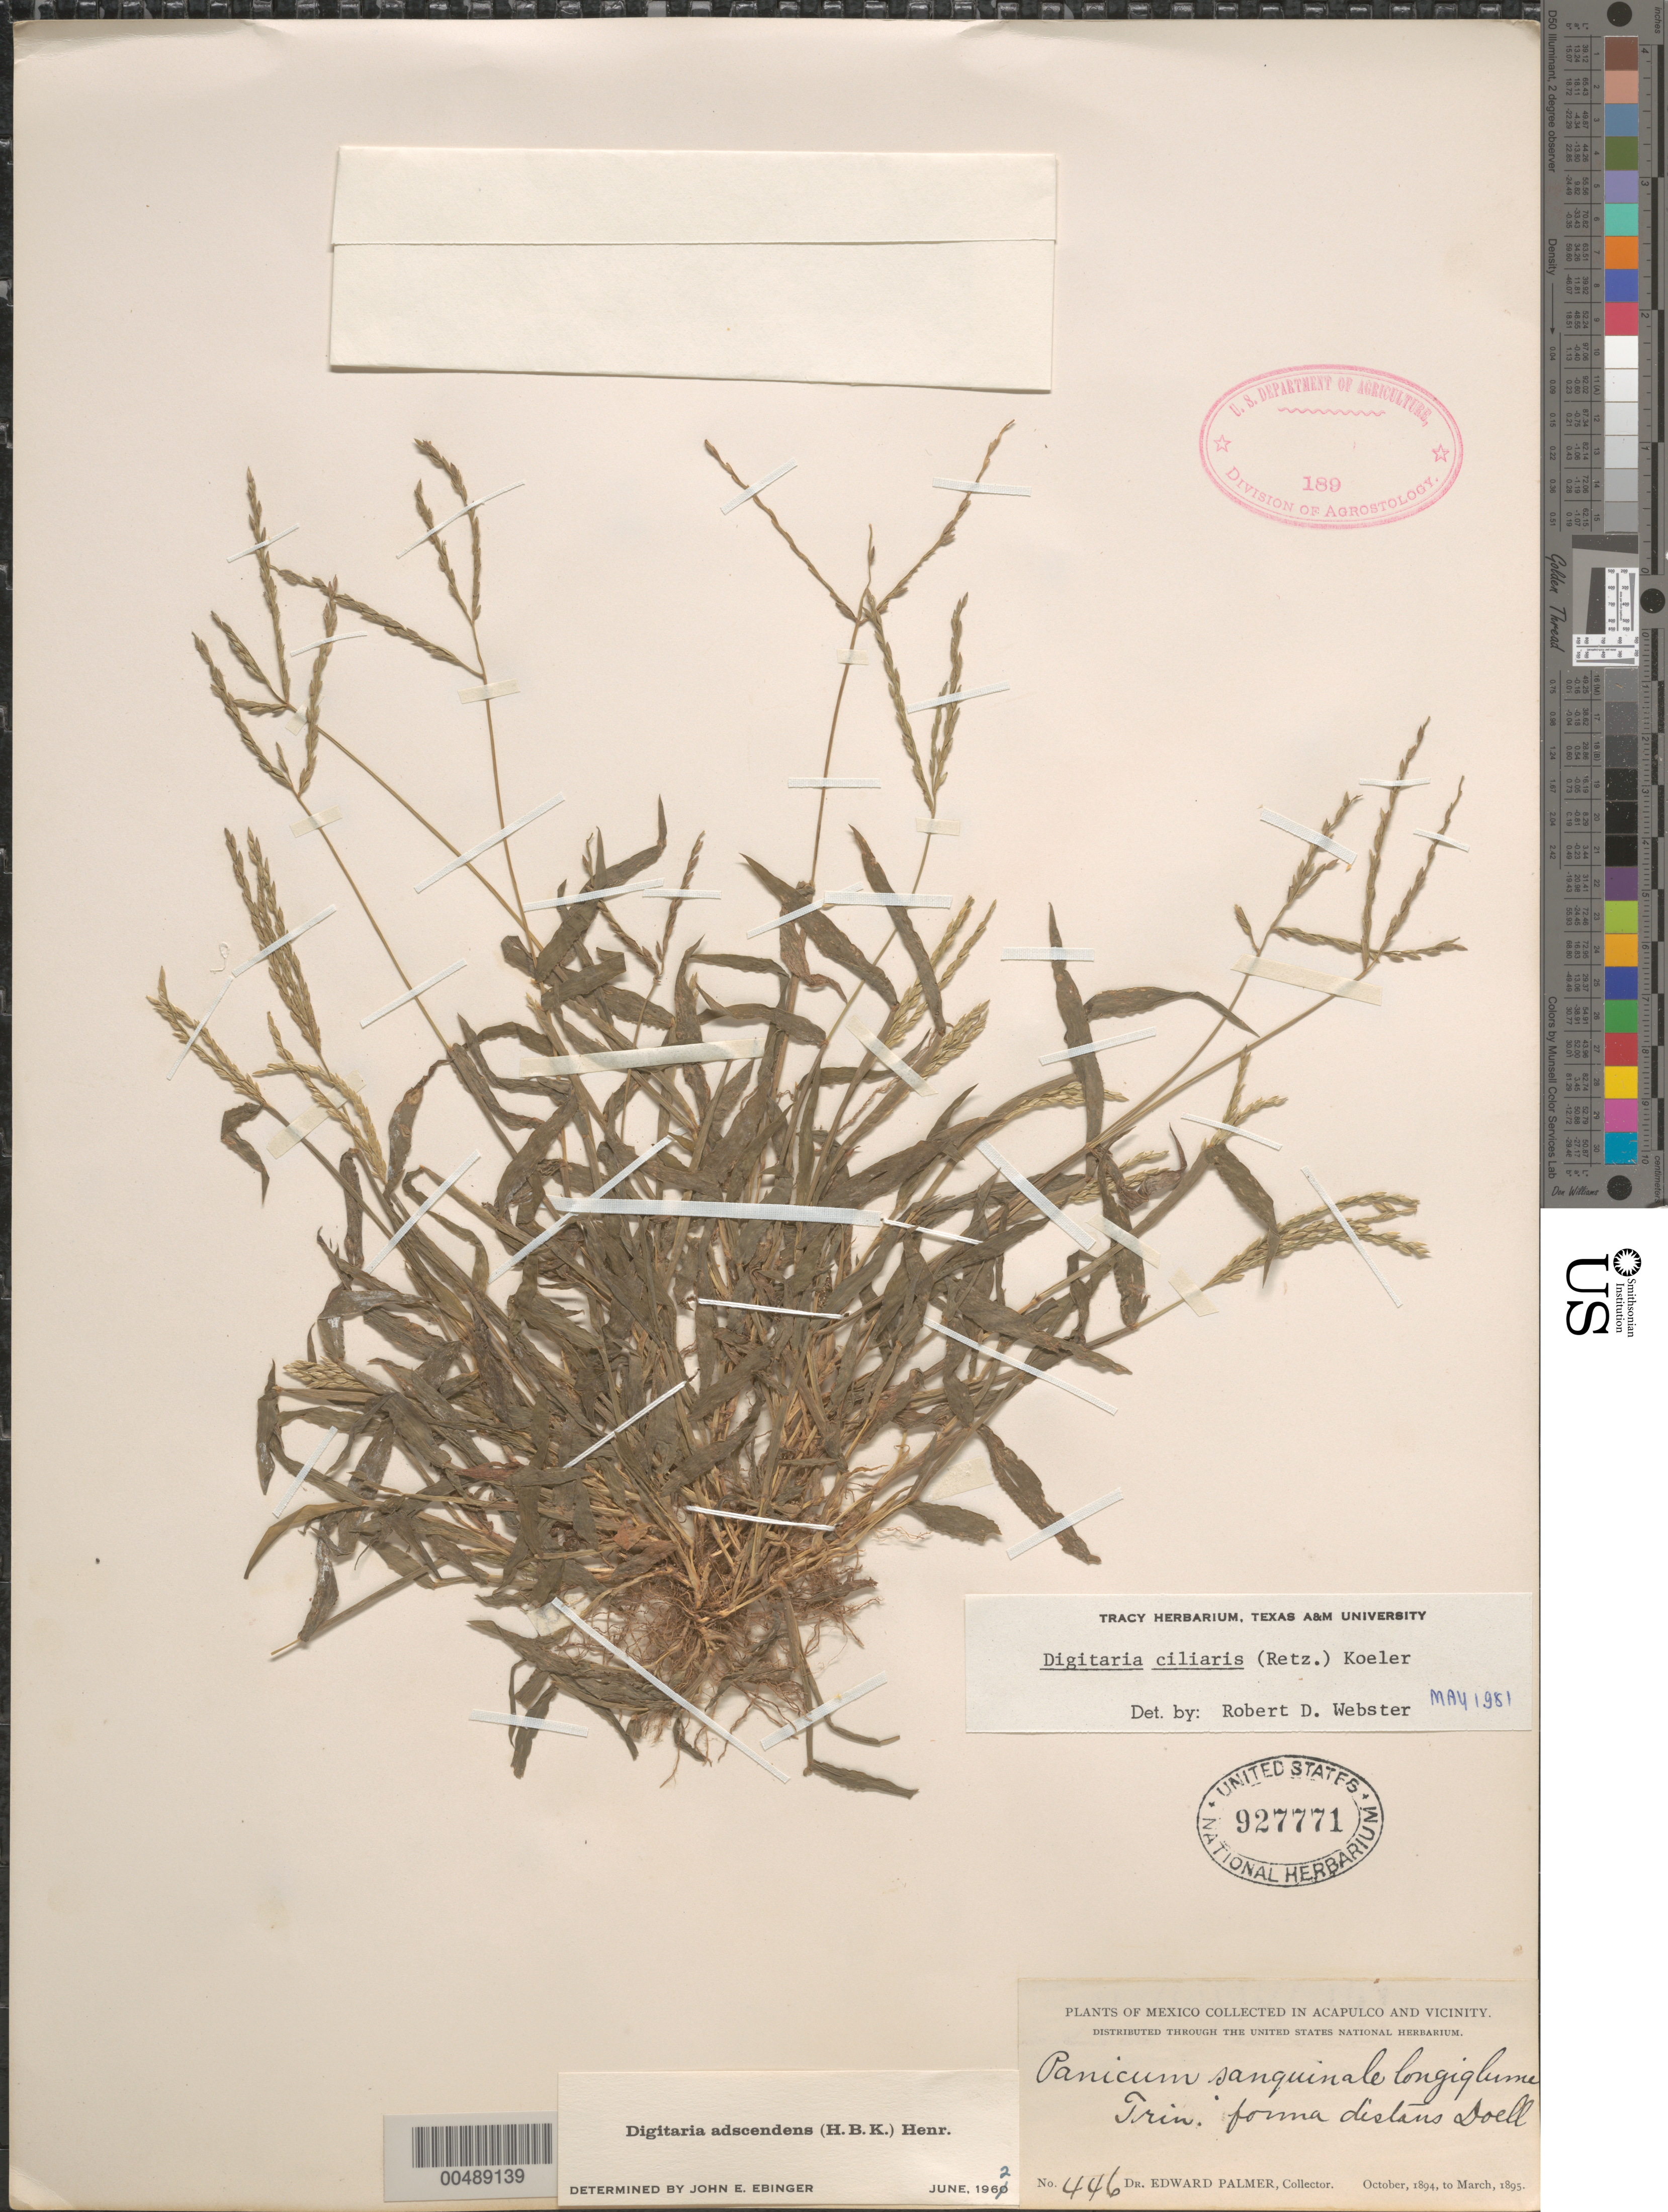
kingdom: Plantae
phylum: Tracheophyta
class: Liliopsida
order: Poales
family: Poaceae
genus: Digitaria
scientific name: Digitaria ciliaris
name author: (Retz.) Koeler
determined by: Webster, Robert D.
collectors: E. Palmer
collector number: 446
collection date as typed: Oct 1894 to Mar 1895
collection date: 1894-10/1895-03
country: Mexico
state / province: Guerrero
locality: Acapulco and vicinity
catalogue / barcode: US 927771